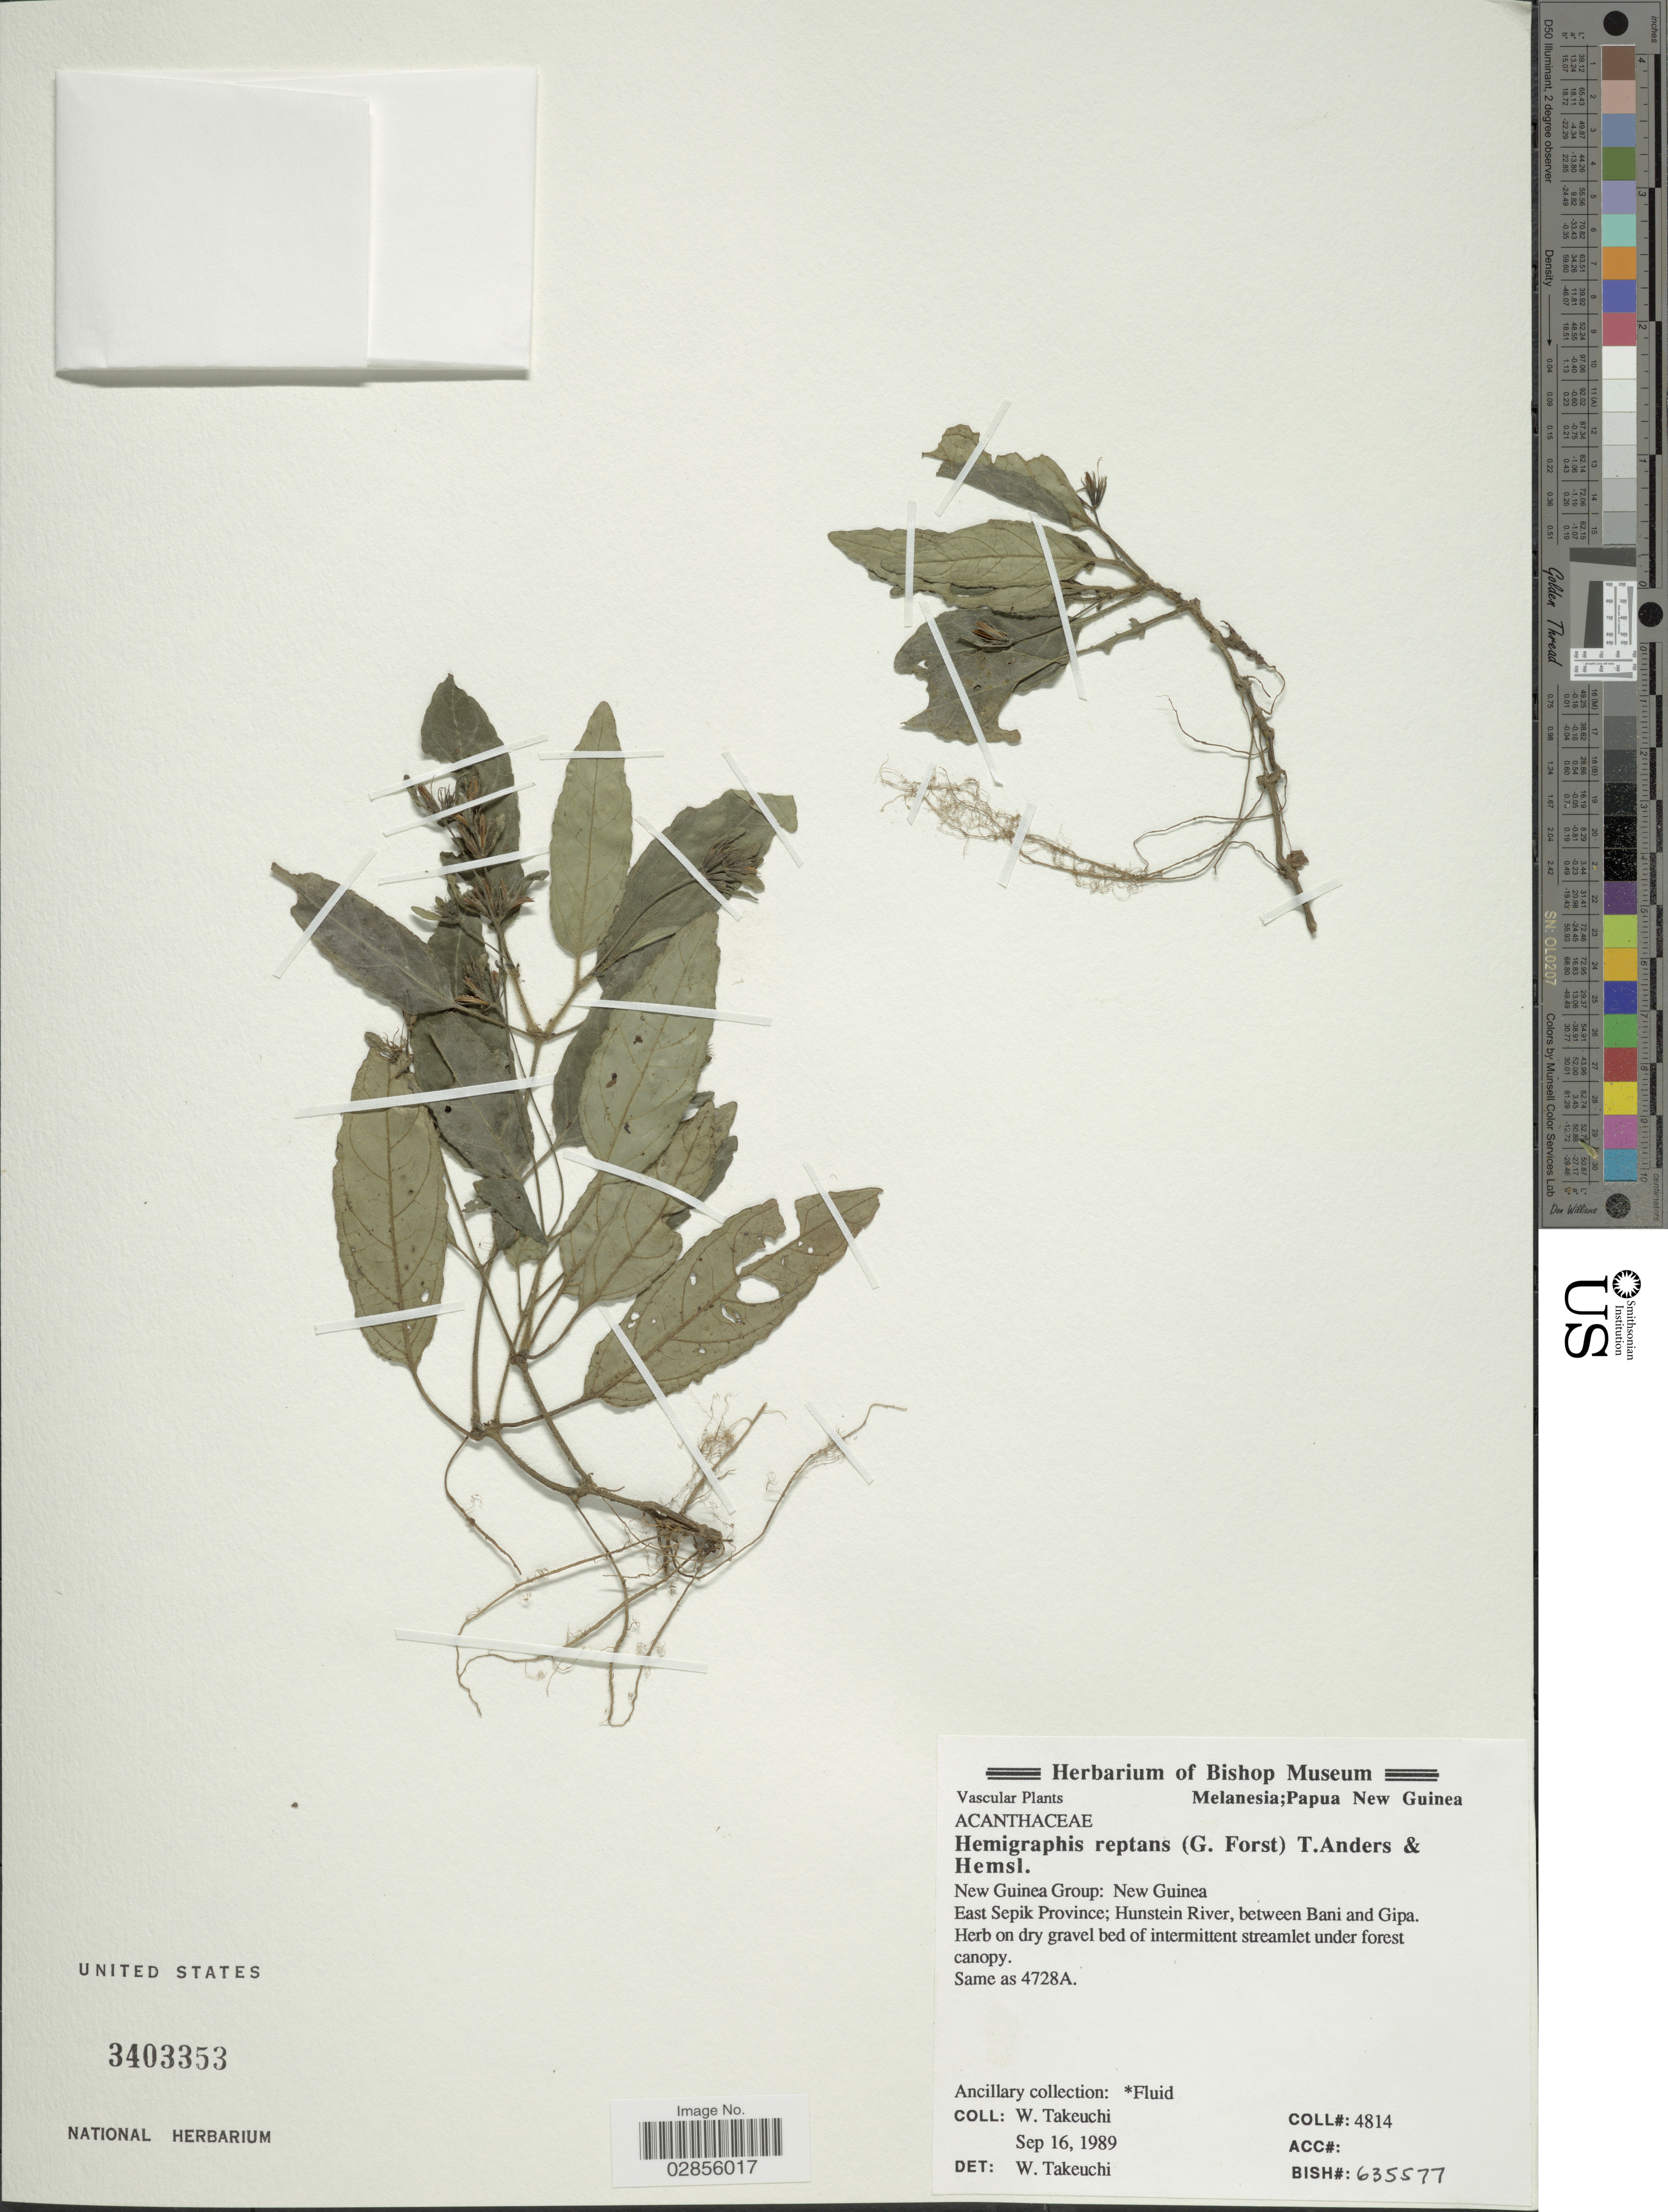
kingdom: Plantae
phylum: Tracheophyta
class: Magnoliopsida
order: Lamiales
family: Acanthaceae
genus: Strobilanthes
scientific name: Strobilanthes reptans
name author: (G. Forst.) Moylan ex Y.F. Deng & J.R.I. Wood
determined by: Wagner, W. L., (BOT), Smithsonian Institution - National Museum of Natural History (UNITED STATES)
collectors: W. Takeuchi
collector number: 4814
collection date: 1989-09-16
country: Papua New Guinea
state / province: East Sepik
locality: New Guinea Group: New Guinea. East Sepik Province; Hunstein River, between Bani and Gipa.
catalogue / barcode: US 3403353